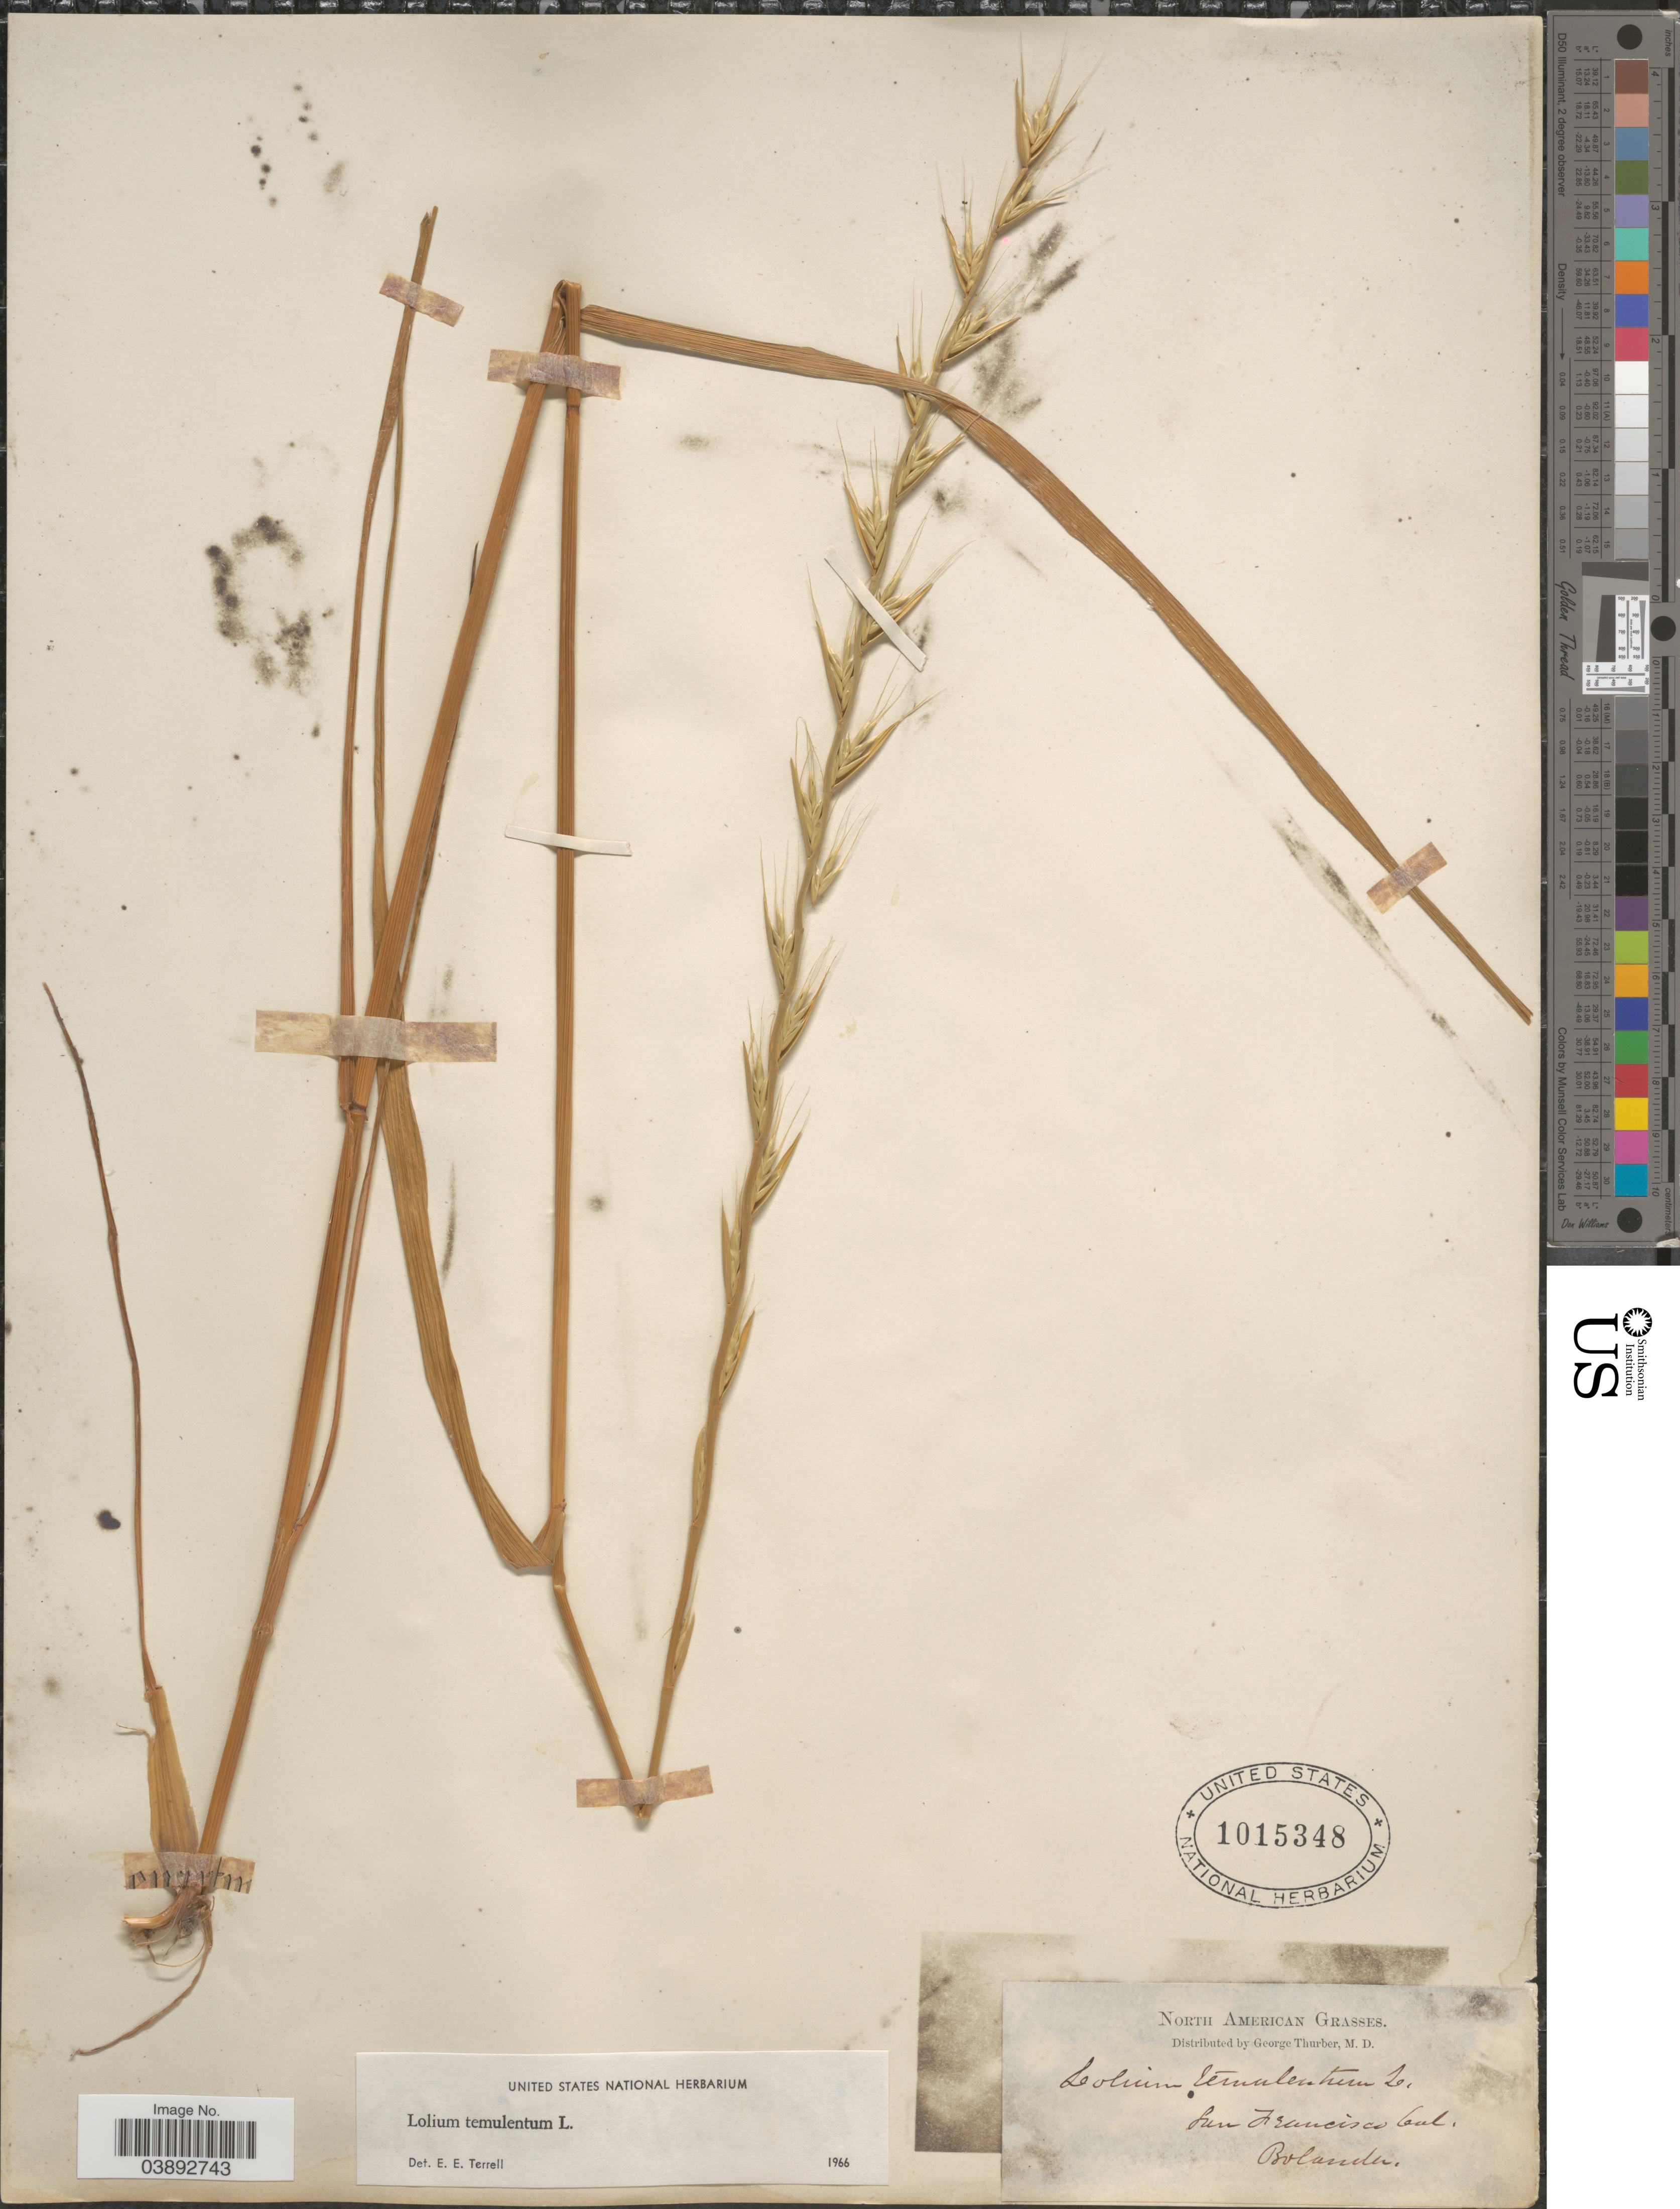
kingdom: Plantae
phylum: Tracheophyta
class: Liliopsida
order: Poales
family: Poaceae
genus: Lolium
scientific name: Lolium temulentum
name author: L.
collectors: -. Bolander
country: United States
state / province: California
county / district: San Francisco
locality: San Francisco.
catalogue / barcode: US 1015348